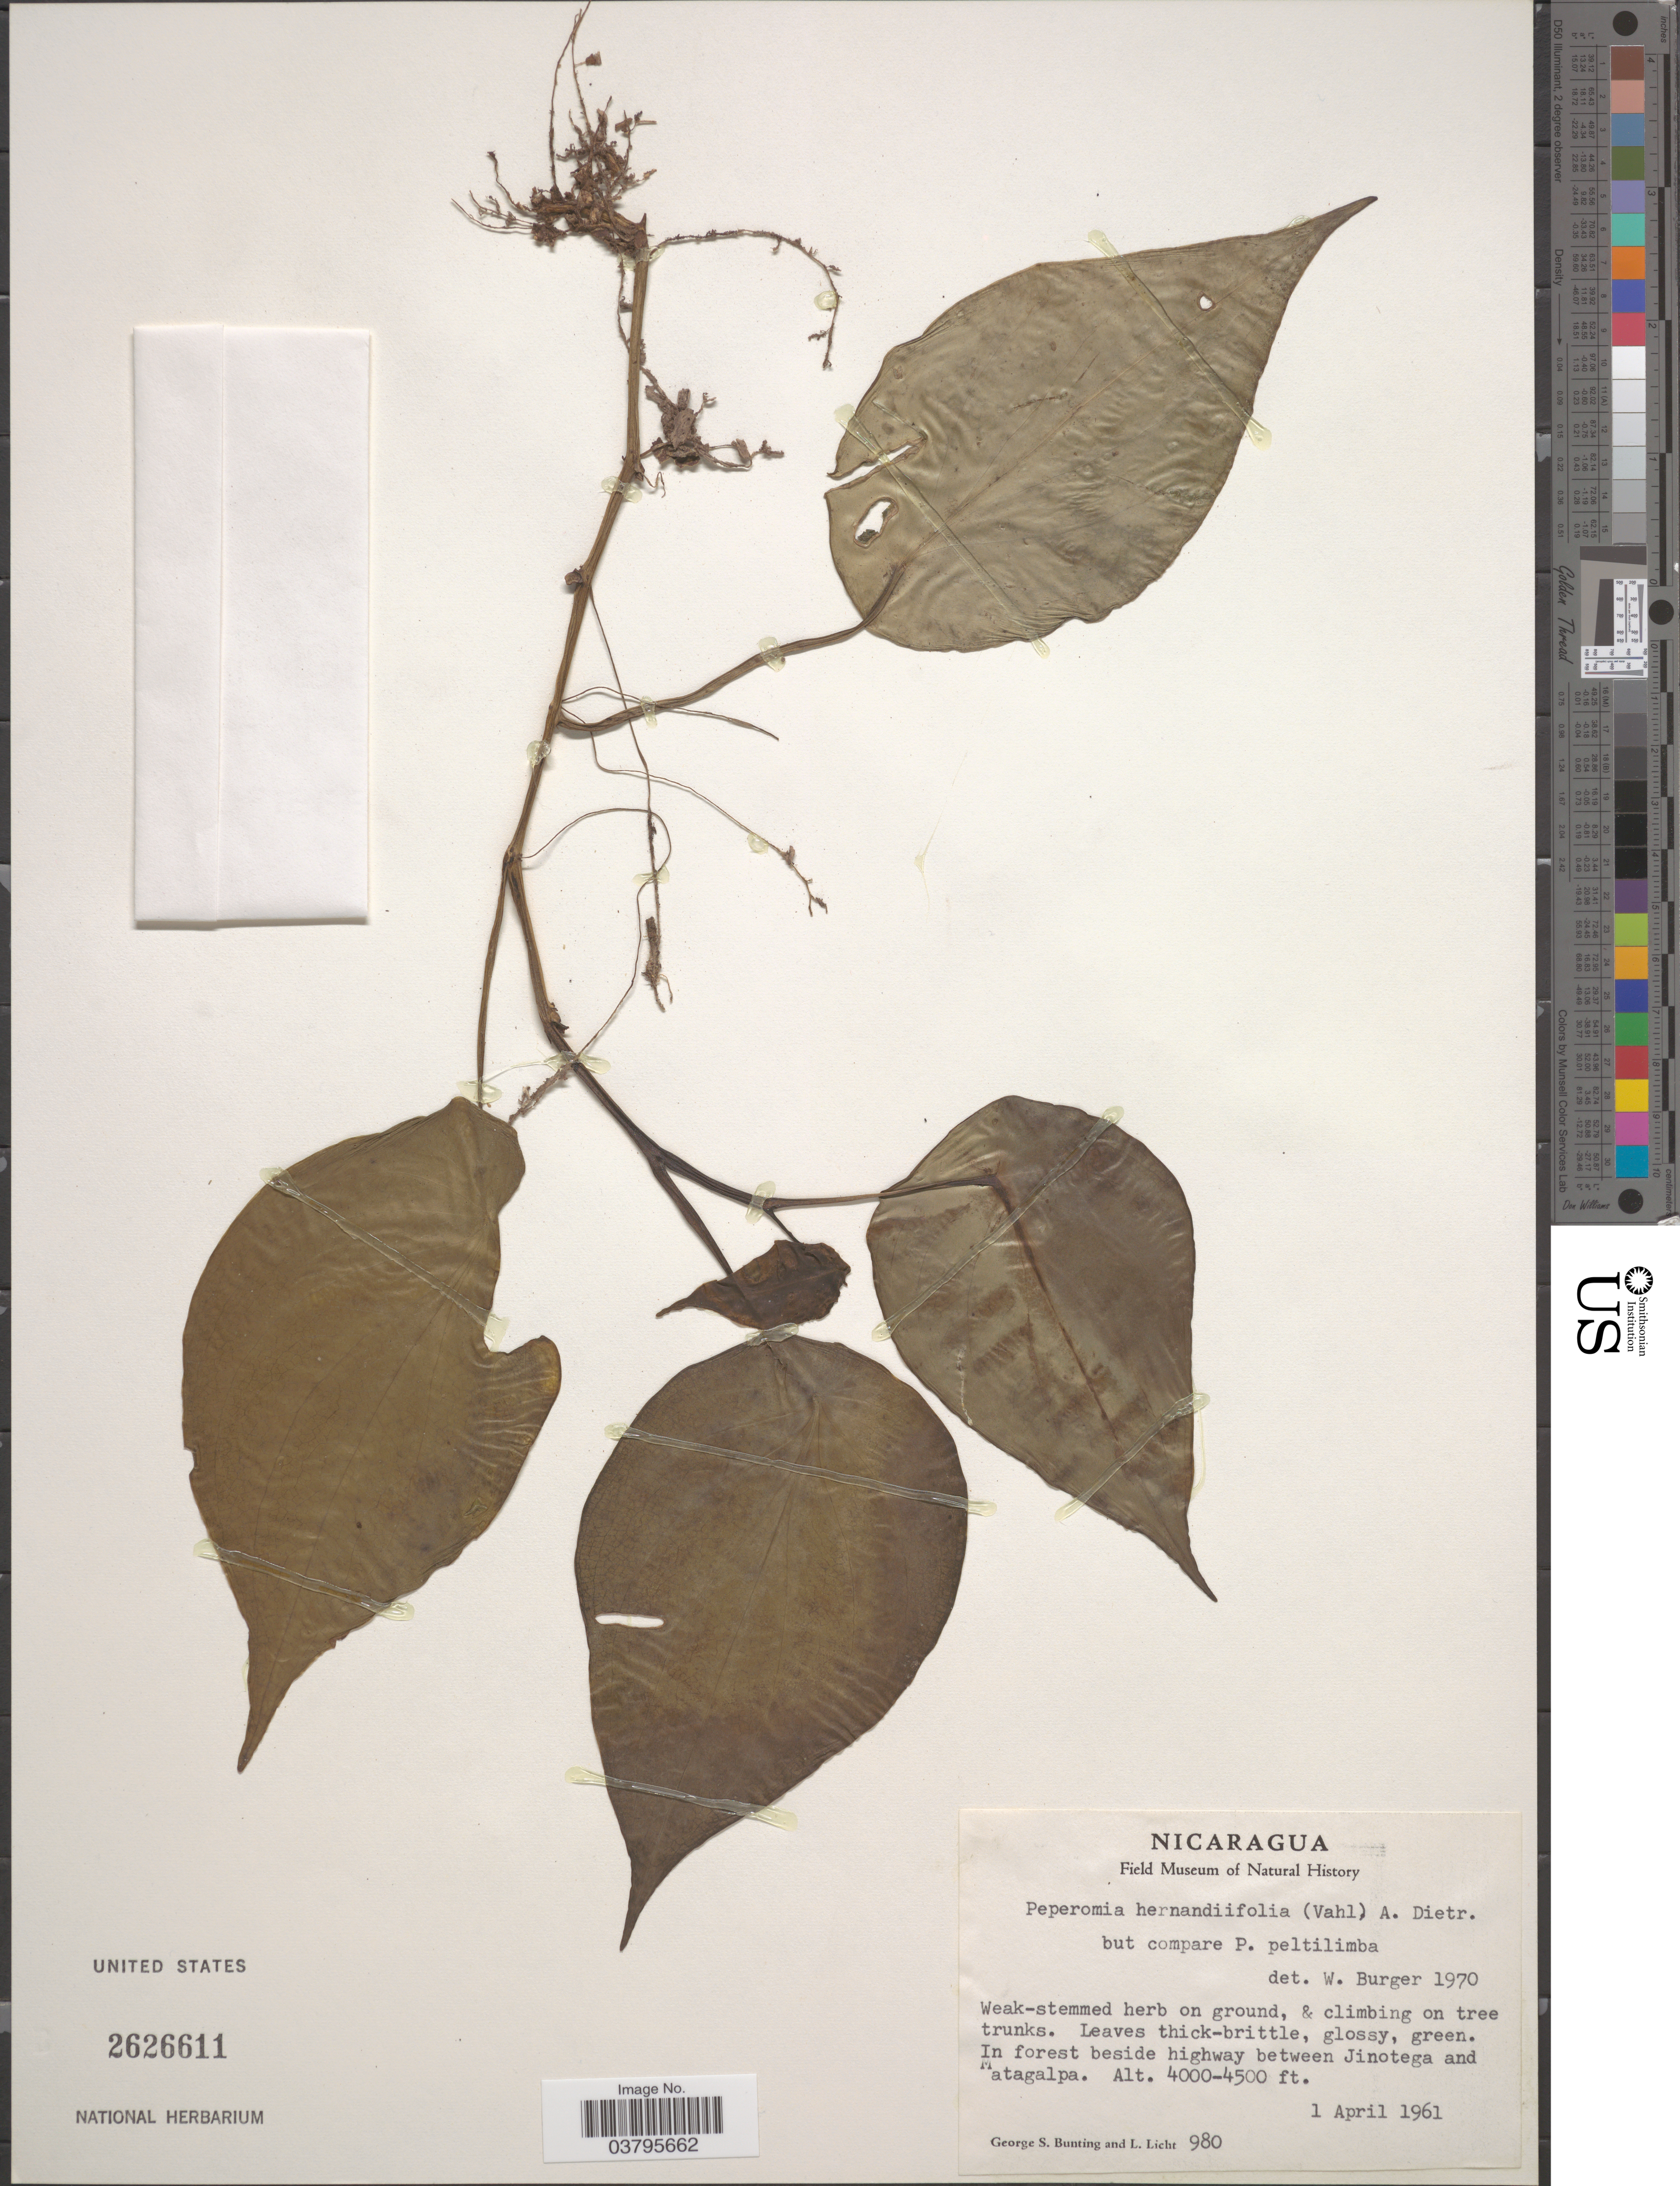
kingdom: Plantae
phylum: Tracheophyta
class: Magnoliopsida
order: Piperales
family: Piperaceae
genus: Peperomia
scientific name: Peperomia hernandiifolia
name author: (Vahl) A. Dietr.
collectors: G. S. Bunting & L. Licht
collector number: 980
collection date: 1961-04-01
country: Nicaragua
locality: In forest beside highway between Jinotega and Matagalpa.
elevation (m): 1219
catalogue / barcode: US 2626611